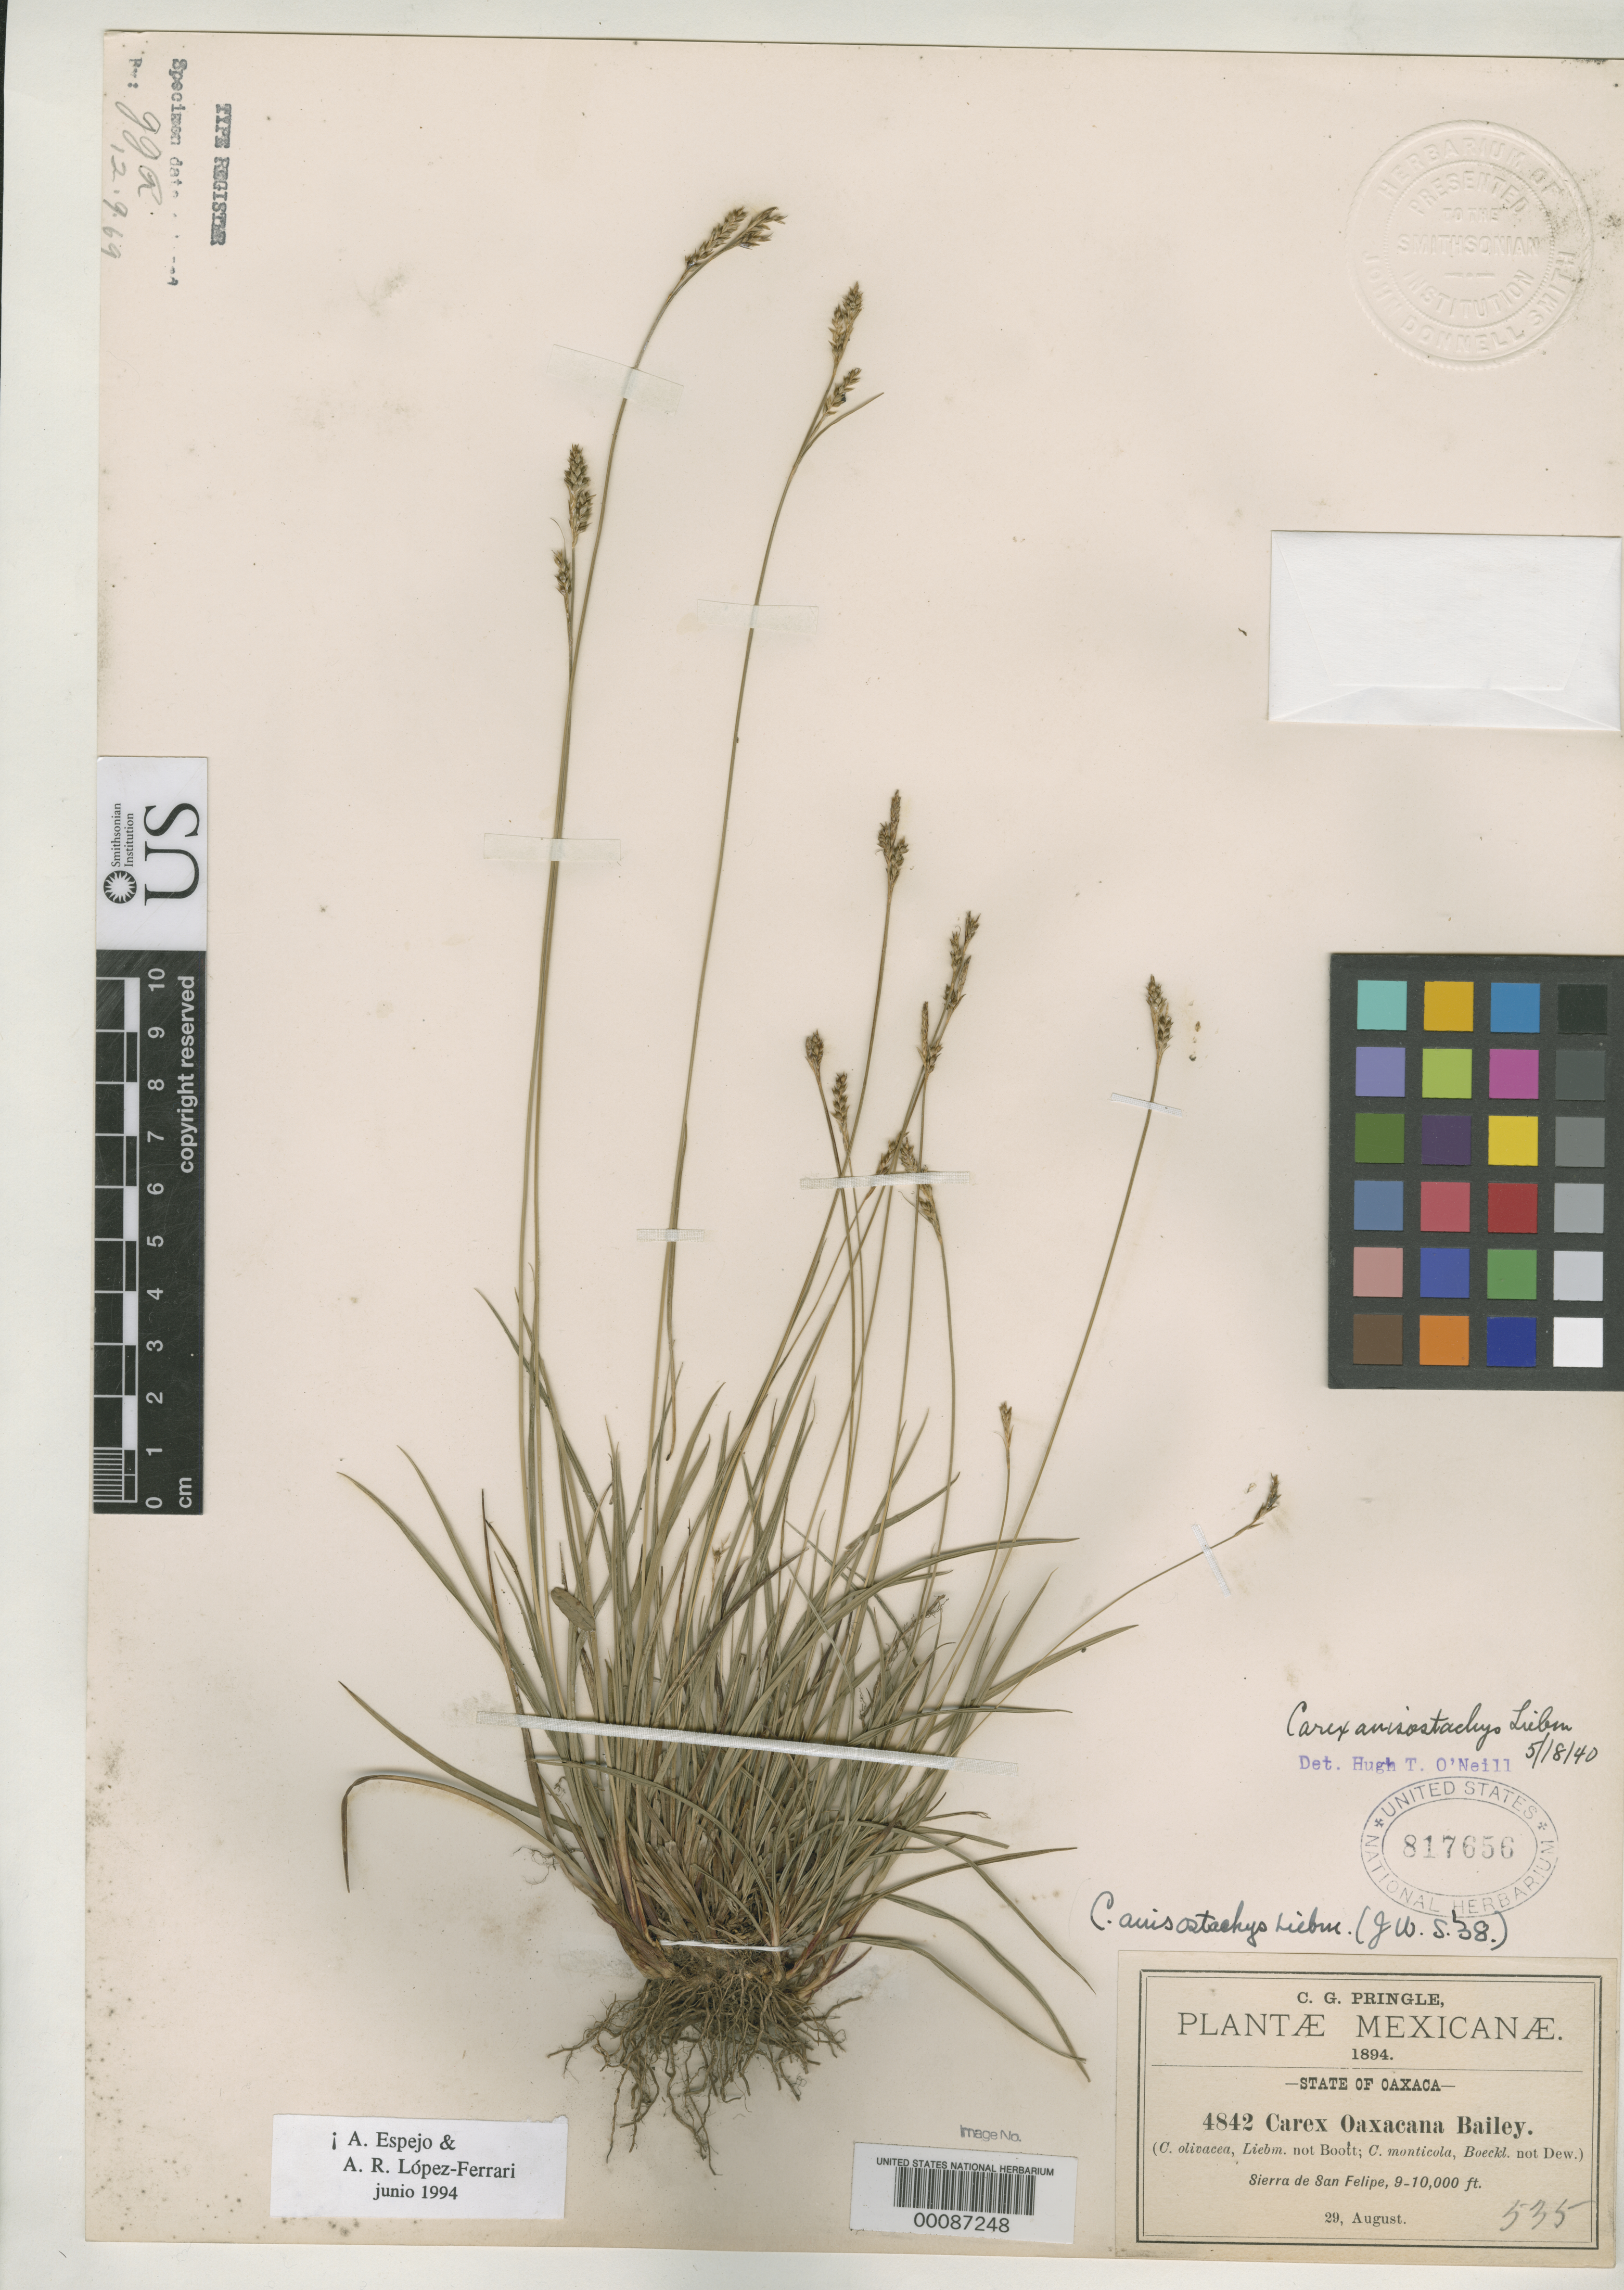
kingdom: Plantae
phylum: Tracheophyta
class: Liliopsida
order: Poales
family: Cyperaceae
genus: Carex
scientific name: Carex oaxacana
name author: L.H. Bailey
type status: Type Collection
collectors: C. G. Pringle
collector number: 4842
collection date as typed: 29 Aug 1894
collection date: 1894-08-29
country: Mexico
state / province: Oaxaca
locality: Sierra de San Felipe.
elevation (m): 2743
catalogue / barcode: US 817656